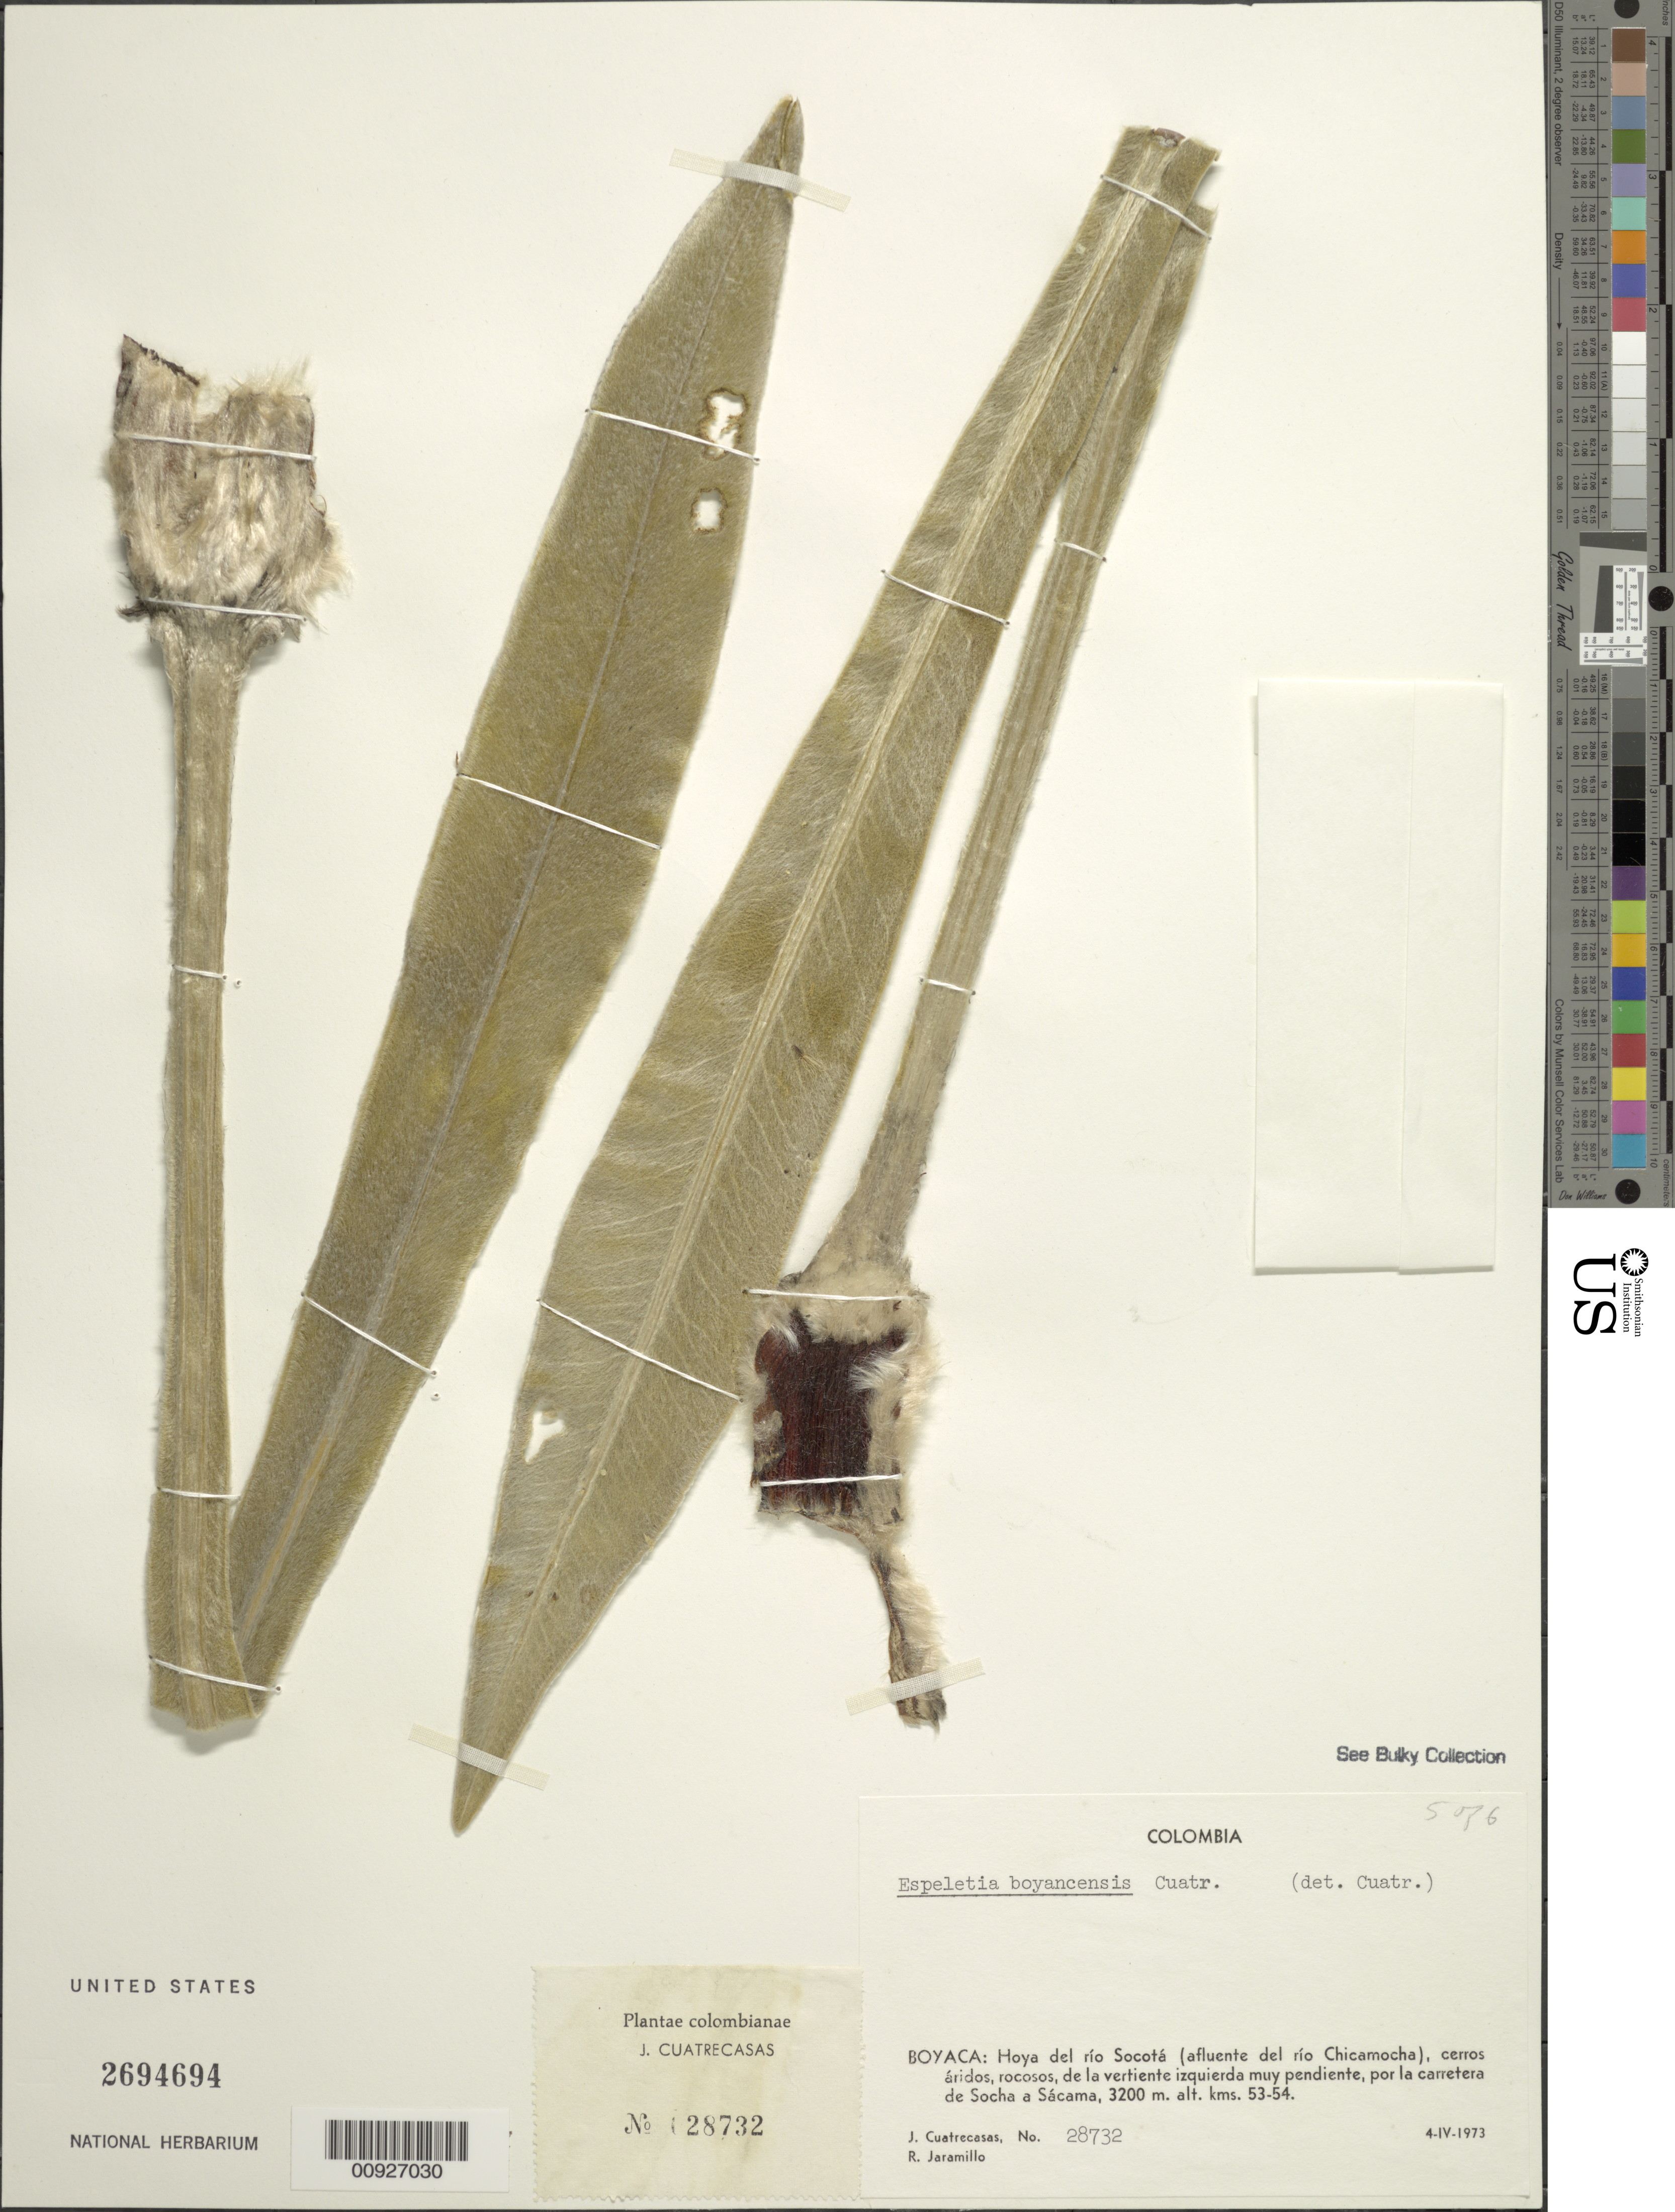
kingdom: Plantae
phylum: Tracheophyta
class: Magnoliopsida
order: Asterales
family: Asteraceae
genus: Espeletia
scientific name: Espeletia boyacensis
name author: Cuatrec.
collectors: J. Cuatrecasas & R. Jaramillo M.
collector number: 28732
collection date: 1973-04-04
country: Colombia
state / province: Boyacá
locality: Hoya del río Socotá (afluente del río Chicamocha) cerros áridos, rocosos, de la ladera izquierda muy pendiente, por la carrtera de Socha a Sácama.Kms. 53-59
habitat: Cerros áridos, rocosos.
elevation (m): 3200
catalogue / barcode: US 2694694